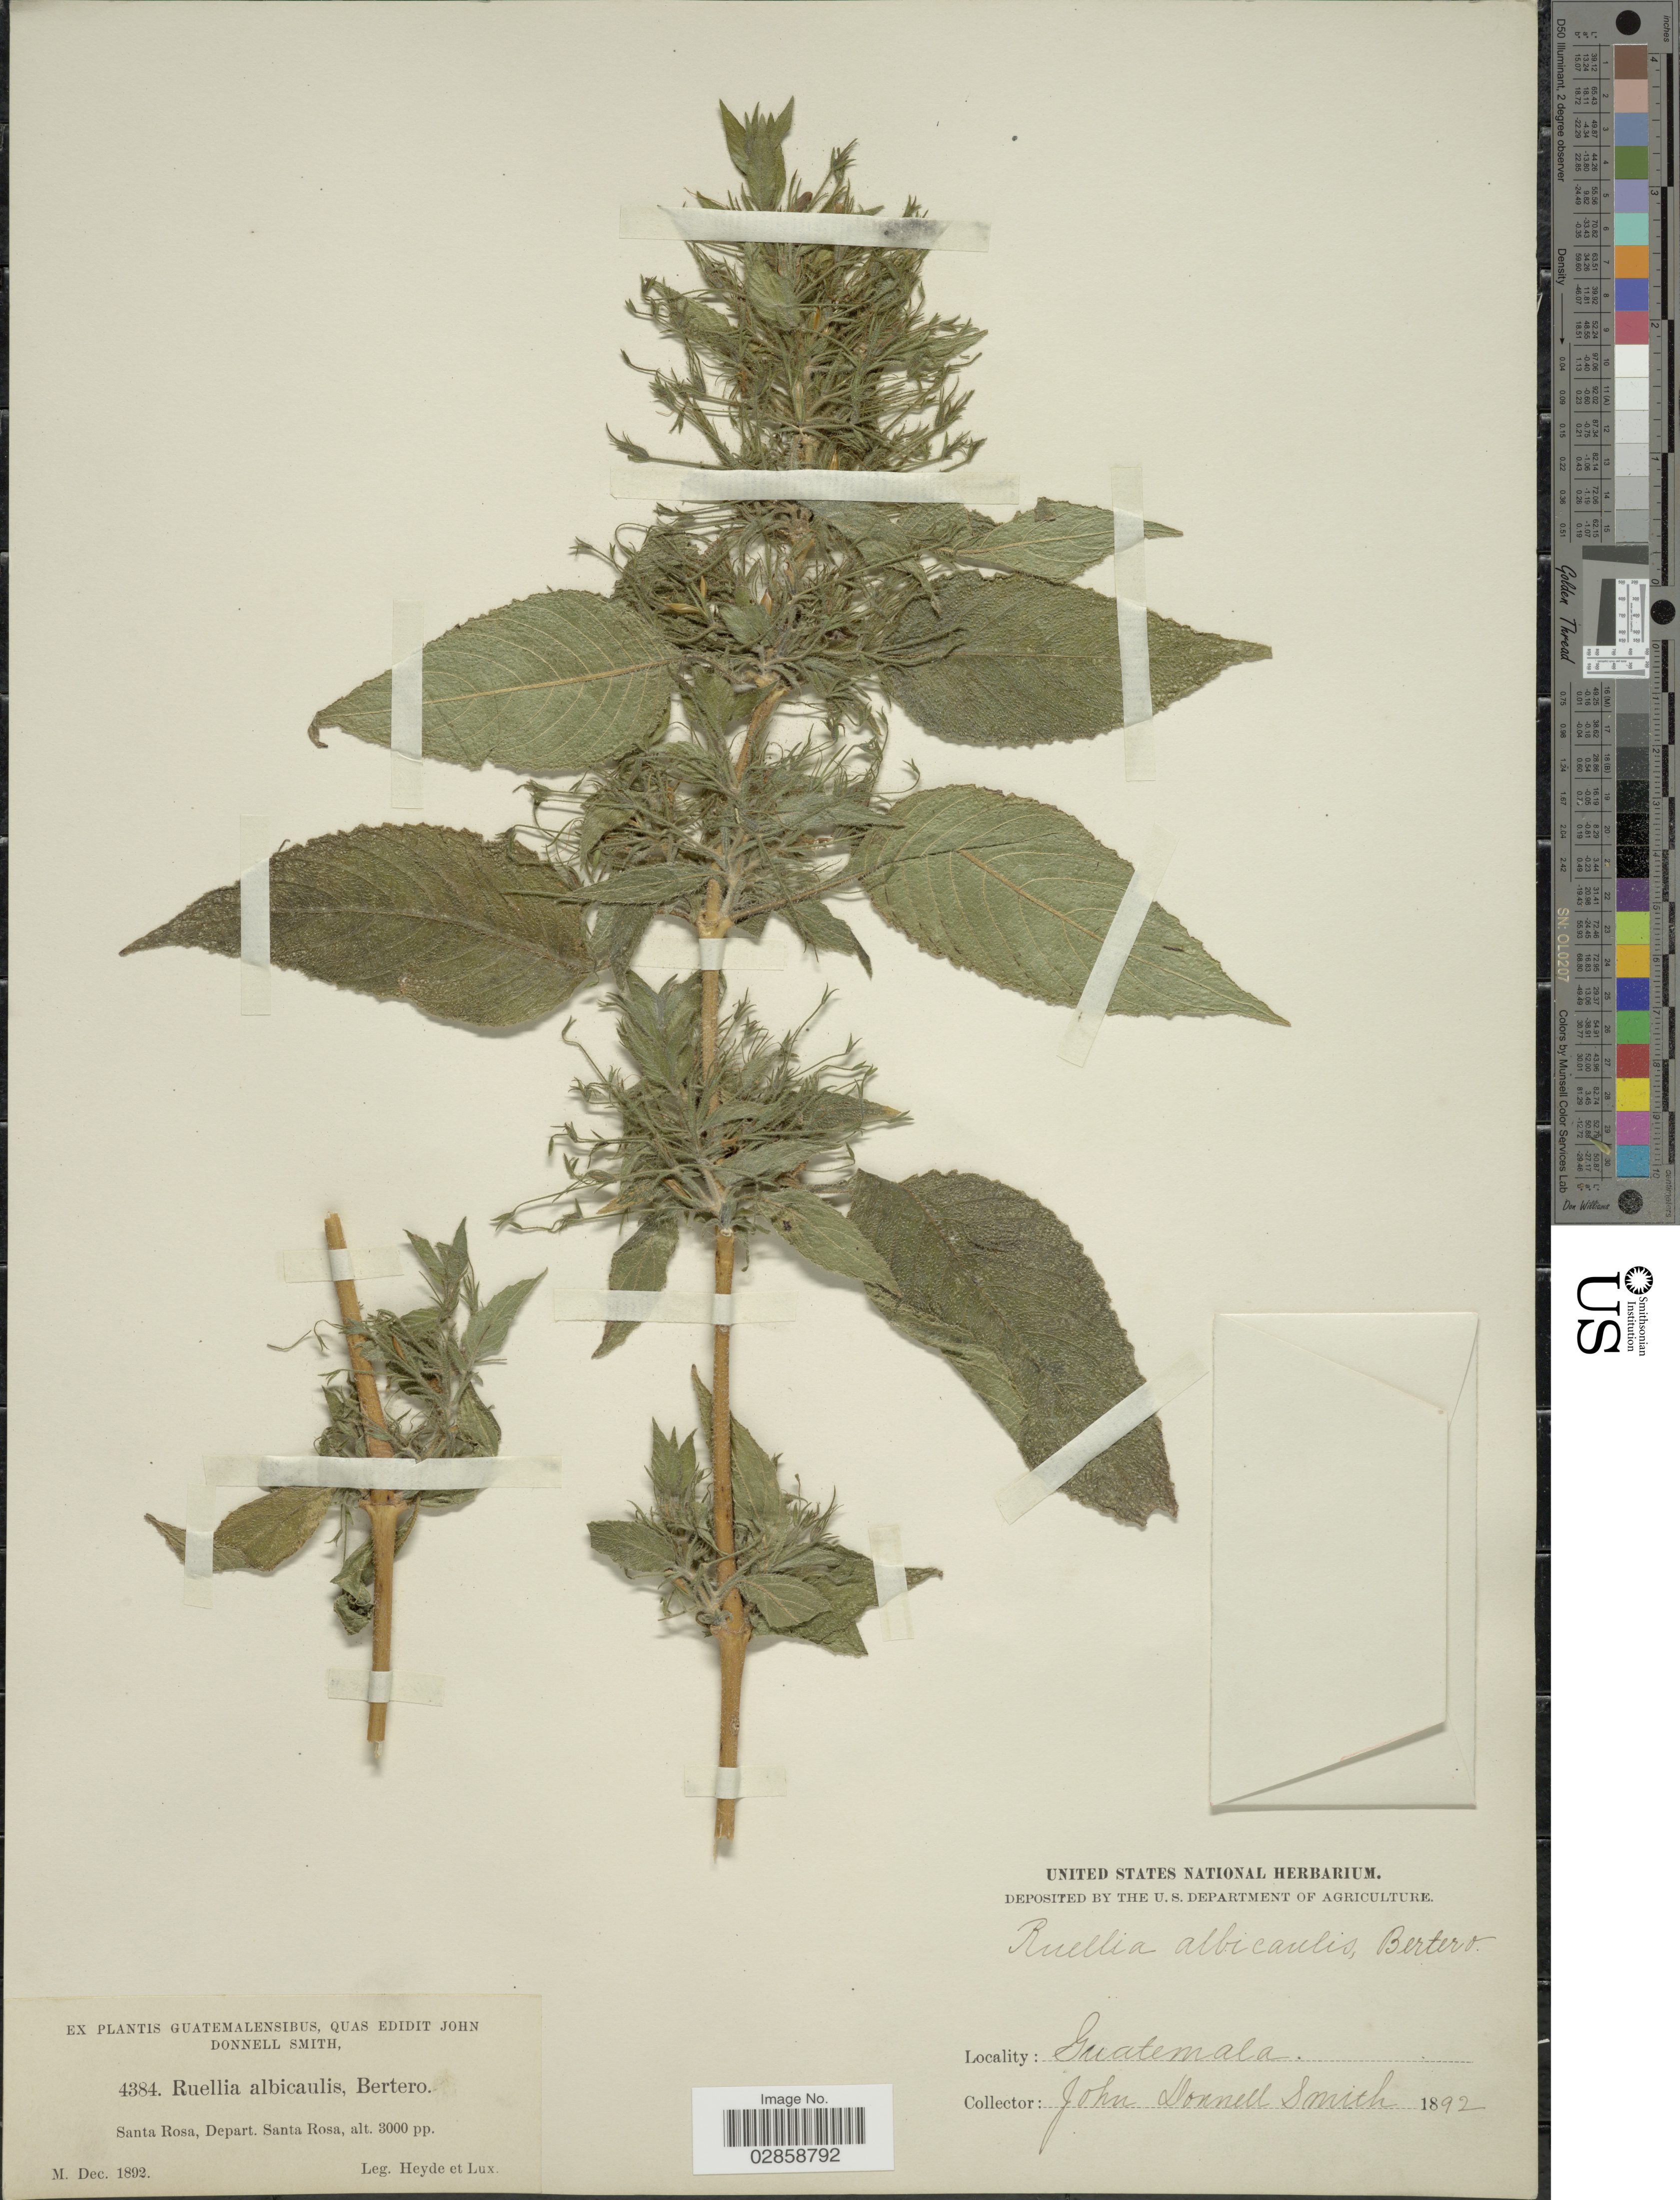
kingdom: Plantae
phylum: Tracheophyta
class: Magnoliopsida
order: Lamiales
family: Acanthaceae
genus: Ruellia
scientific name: Ruellia inundata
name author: Kunth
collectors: Heyde, Lux & J. Donnell Smith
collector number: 4384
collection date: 1892-12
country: Guatemala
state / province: Santa Rosa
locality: Santa Rosa, Depart. Santa Rosa.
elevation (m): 914